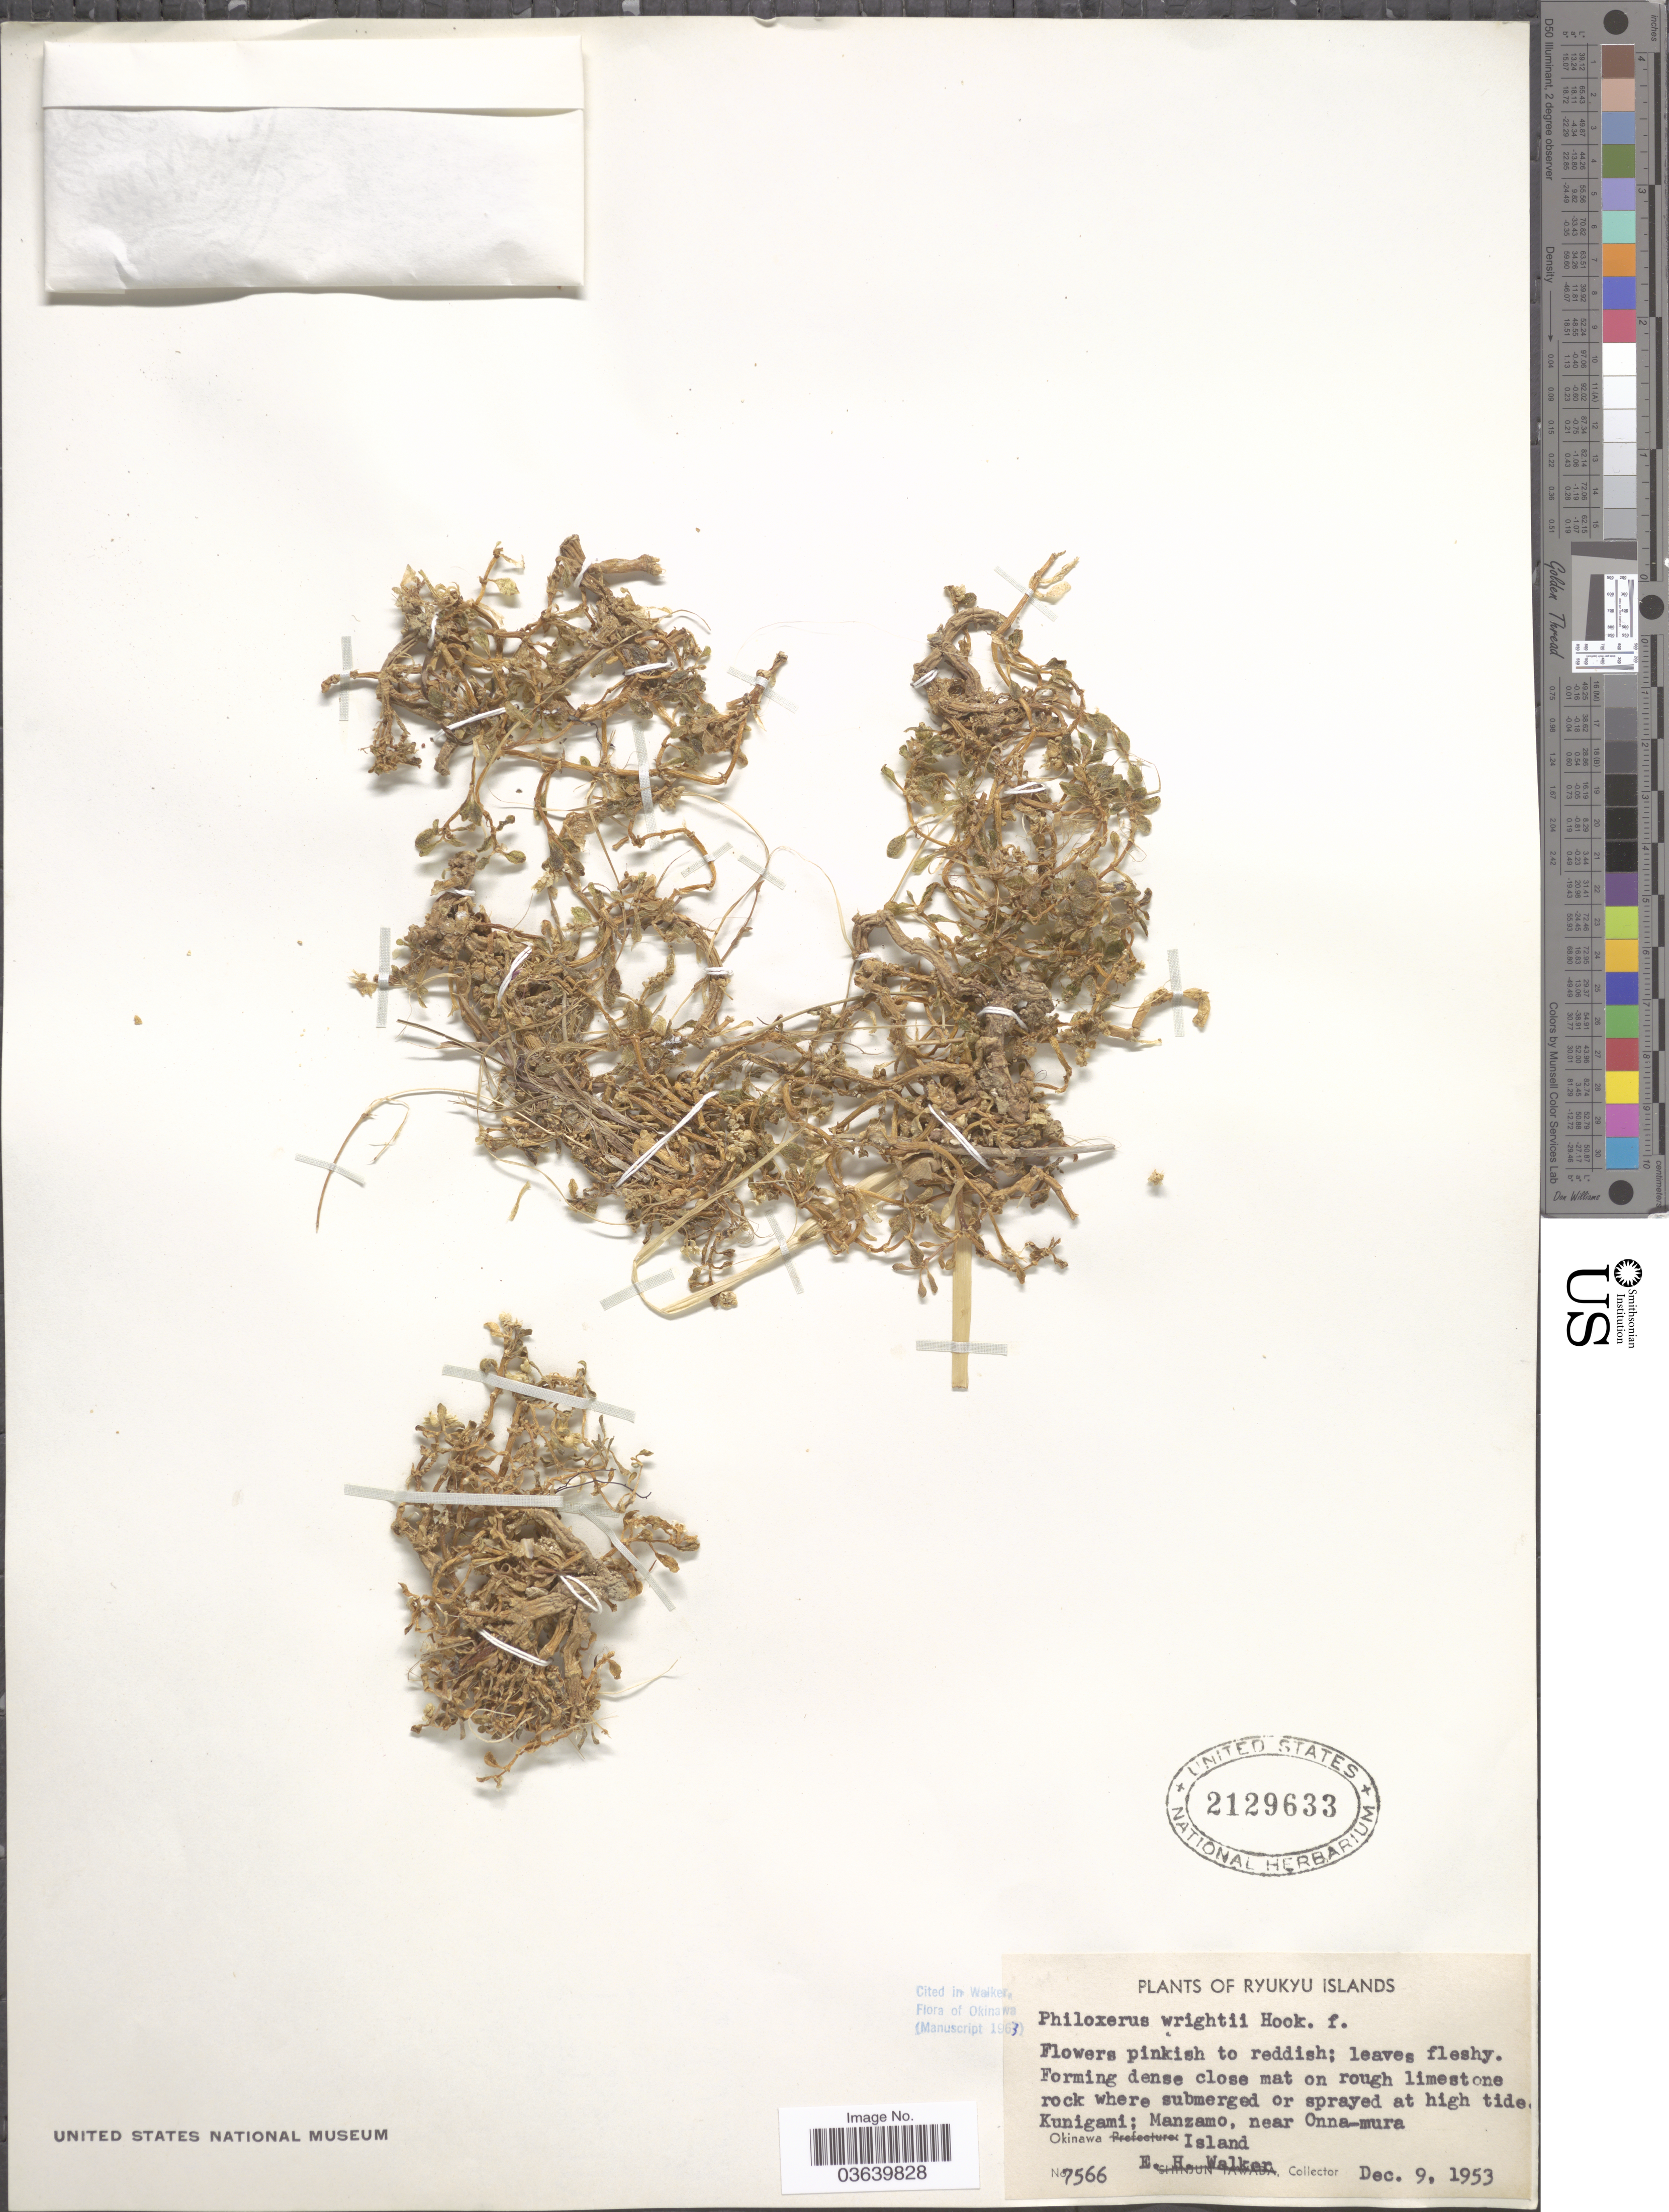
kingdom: Plantae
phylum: Tracheophyta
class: Magnoliopsida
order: Caryophyllales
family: Amaranthaceae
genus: Gomphrena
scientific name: Gomphrena wrightii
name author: (Hook. f. ex Maxim.) T. Ortuño & Borsch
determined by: Strong, Mark T., (BOT), Smithsonian Institution - National Museum of Natural History (UNITED STATES)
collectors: E. H. Walker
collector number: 7566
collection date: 1953-12-09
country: Japan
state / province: Okinawa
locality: Ryukyu Islands. Kunigami; Manzamo, near Onna-mura. Okinawa Island.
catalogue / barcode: US 2129633